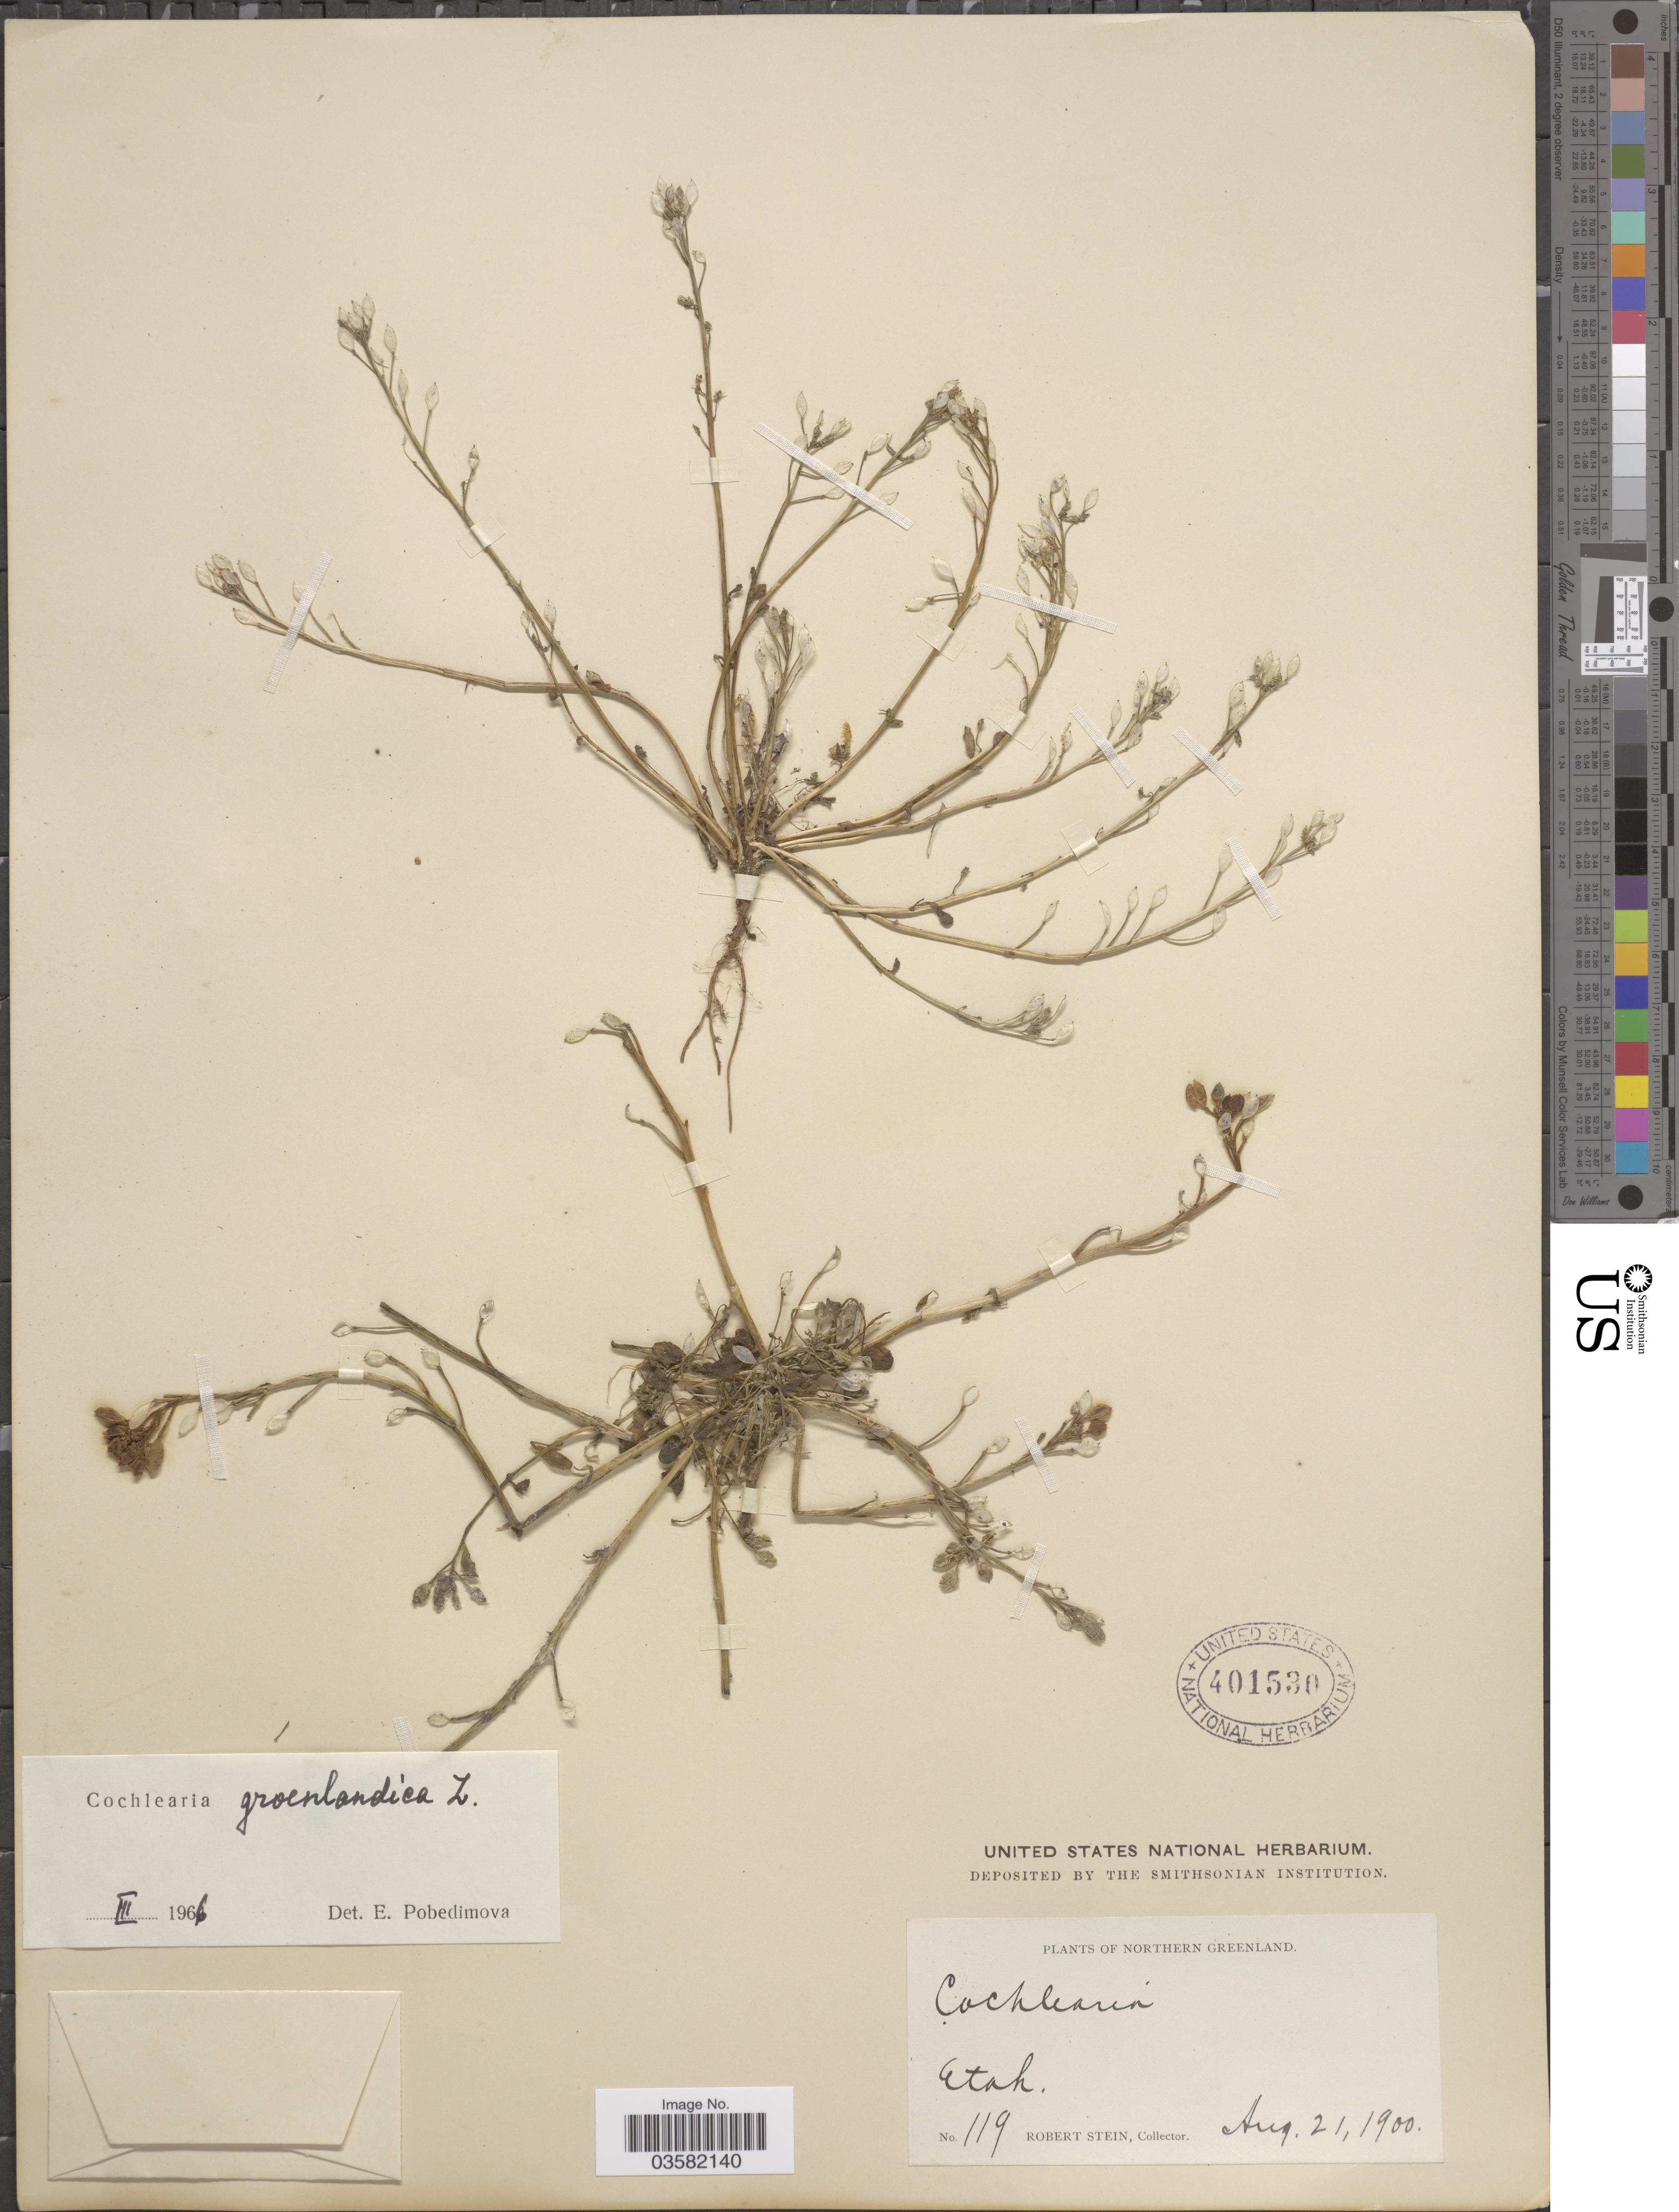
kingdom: Plantae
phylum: Tracheophyta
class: Magnoliopsida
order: Brassicales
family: Brassicaceae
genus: Cochlearia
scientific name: Cochlearia groenlandica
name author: L.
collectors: R. Stein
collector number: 119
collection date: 1900-08-21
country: Greenland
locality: Northern Greenland. Etah.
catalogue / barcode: US 401530